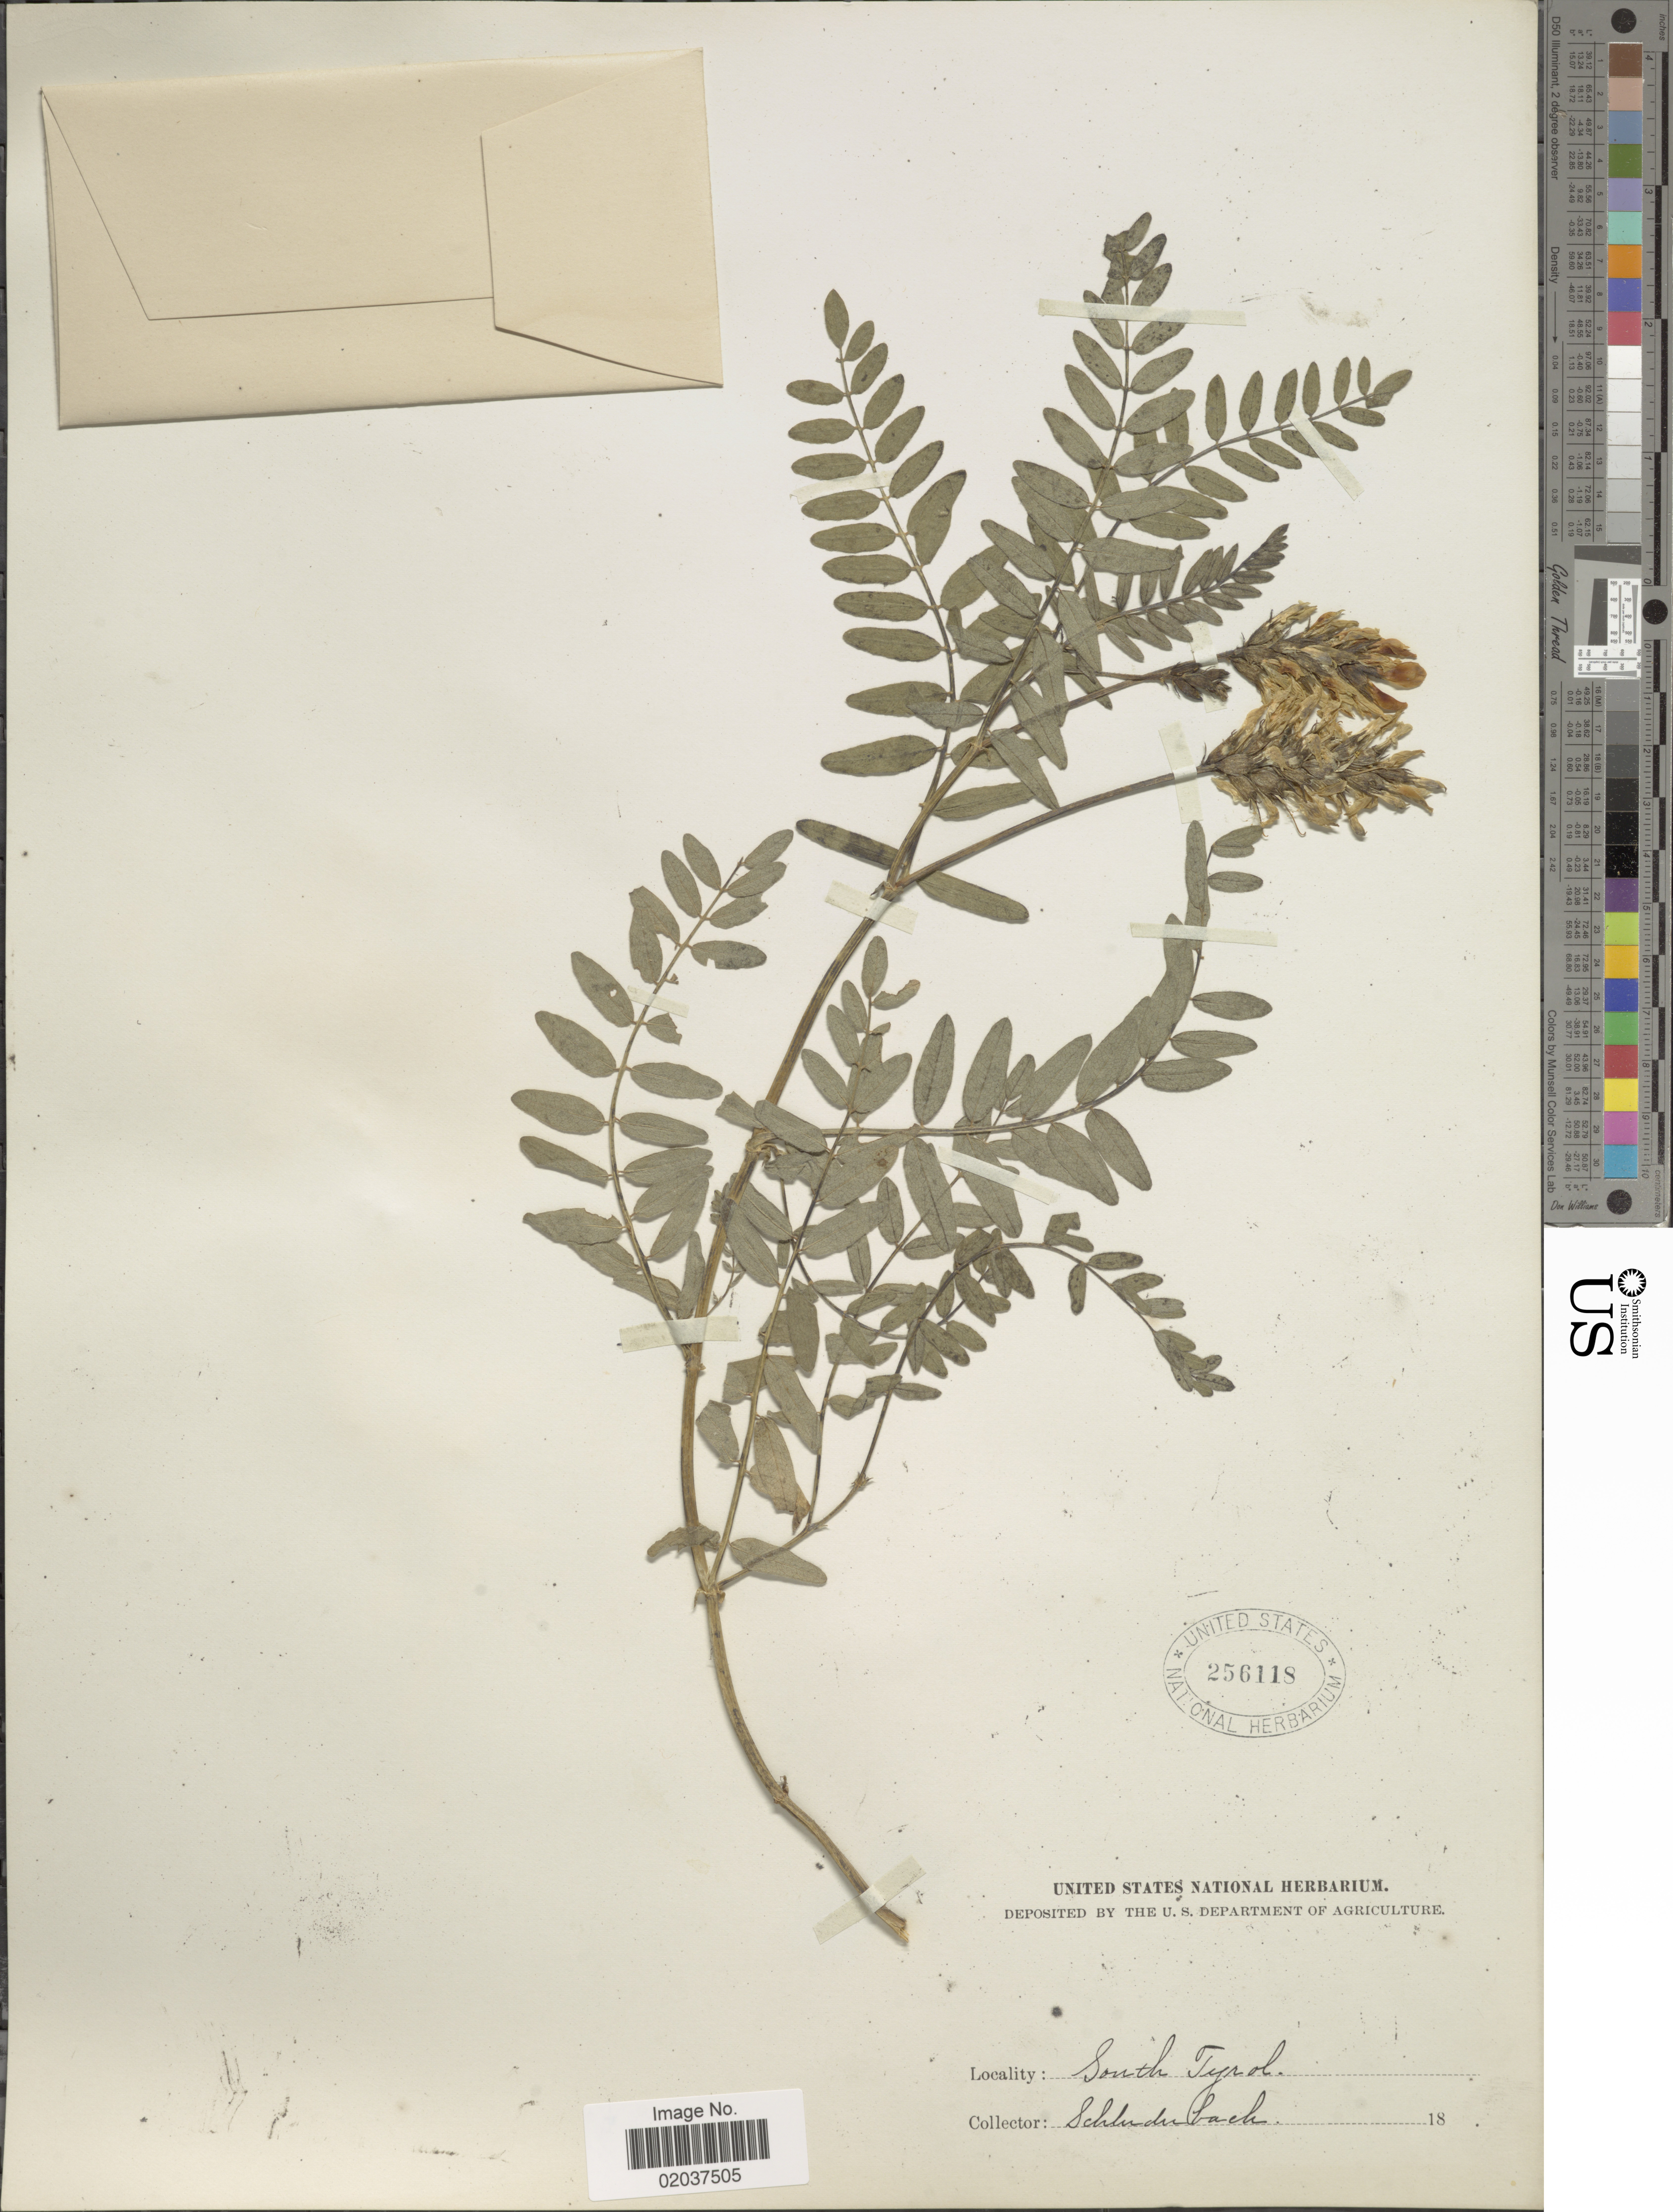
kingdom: Plantae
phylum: Tracheophyta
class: Magnoliopsida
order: Fabales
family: Fabaceae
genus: Astragalus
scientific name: Astragalus sp.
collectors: Schlerderbach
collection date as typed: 18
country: Italy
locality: South Tyrol. Schulderbach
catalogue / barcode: US 256118